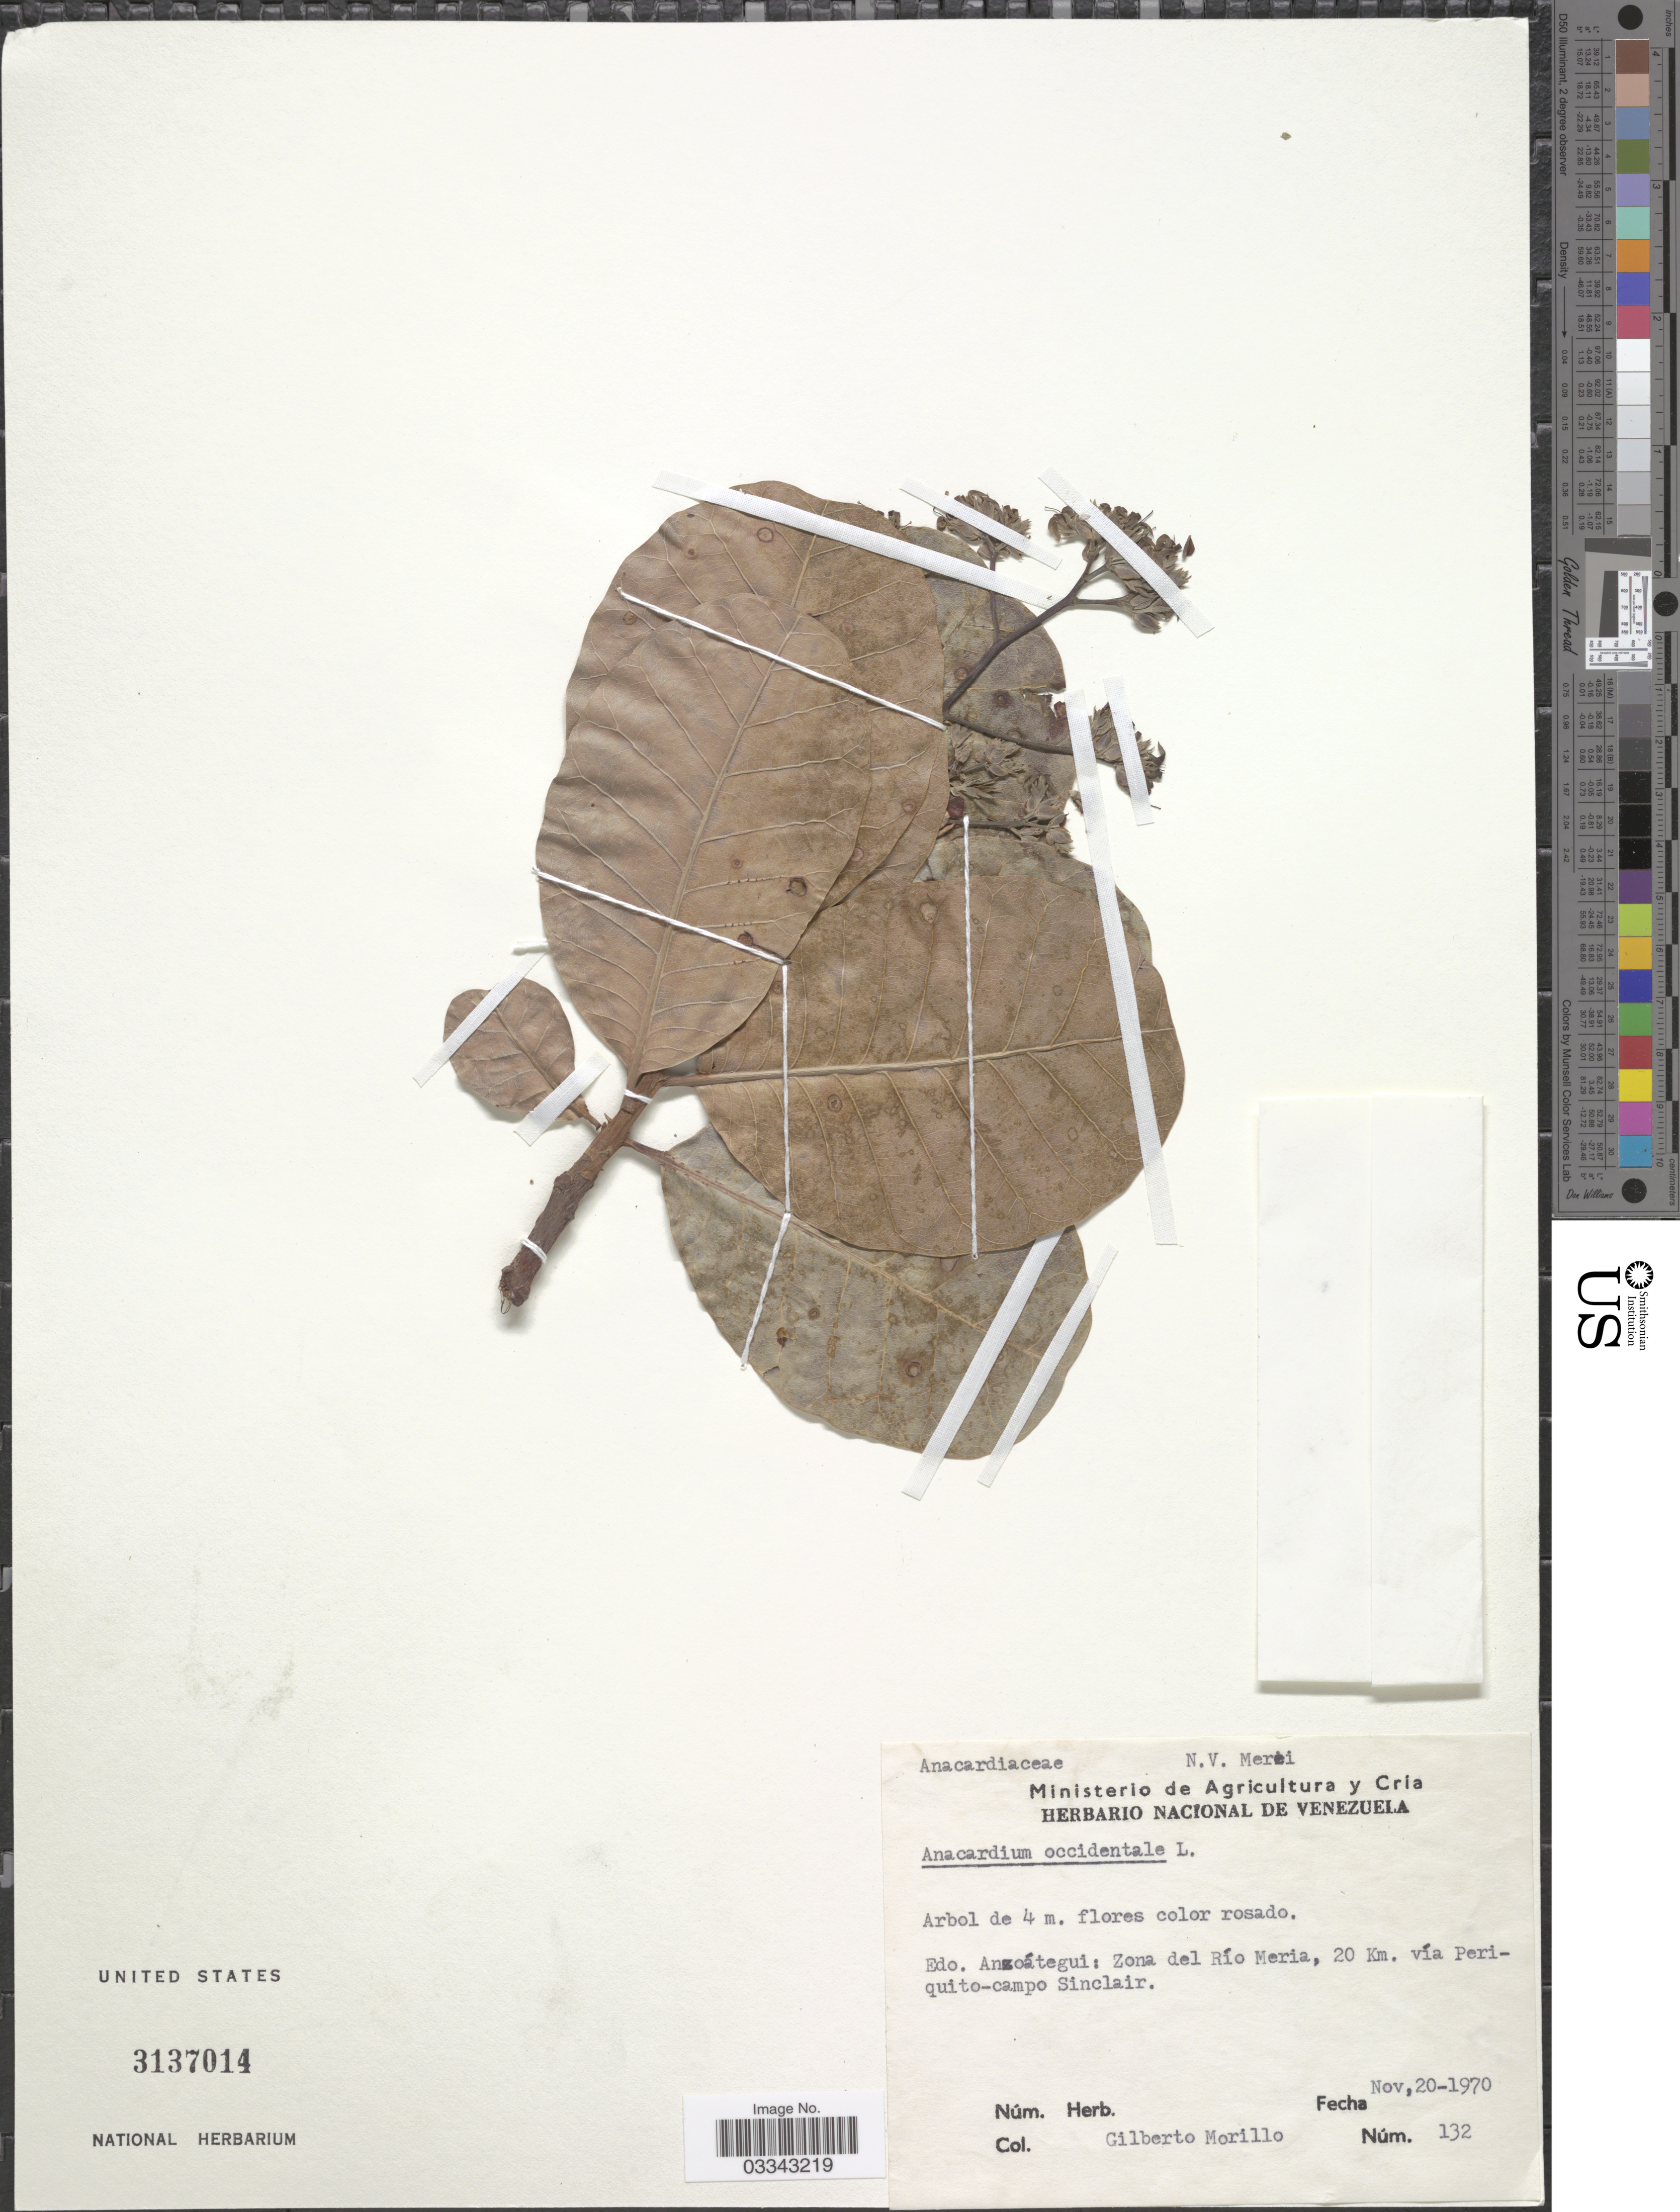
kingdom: Plantae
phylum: Tracheophyta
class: Magnoliopsida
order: Sapindales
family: Anacardiaceae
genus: Anacardium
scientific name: Anacardium occidentale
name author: L.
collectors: G. N. Morillo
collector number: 132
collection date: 1970-11-20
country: Venezuela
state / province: Anzoategui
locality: Zona del Río Meria, 20 Km. vía Periquito-campo Sinclair.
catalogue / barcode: US 3137014